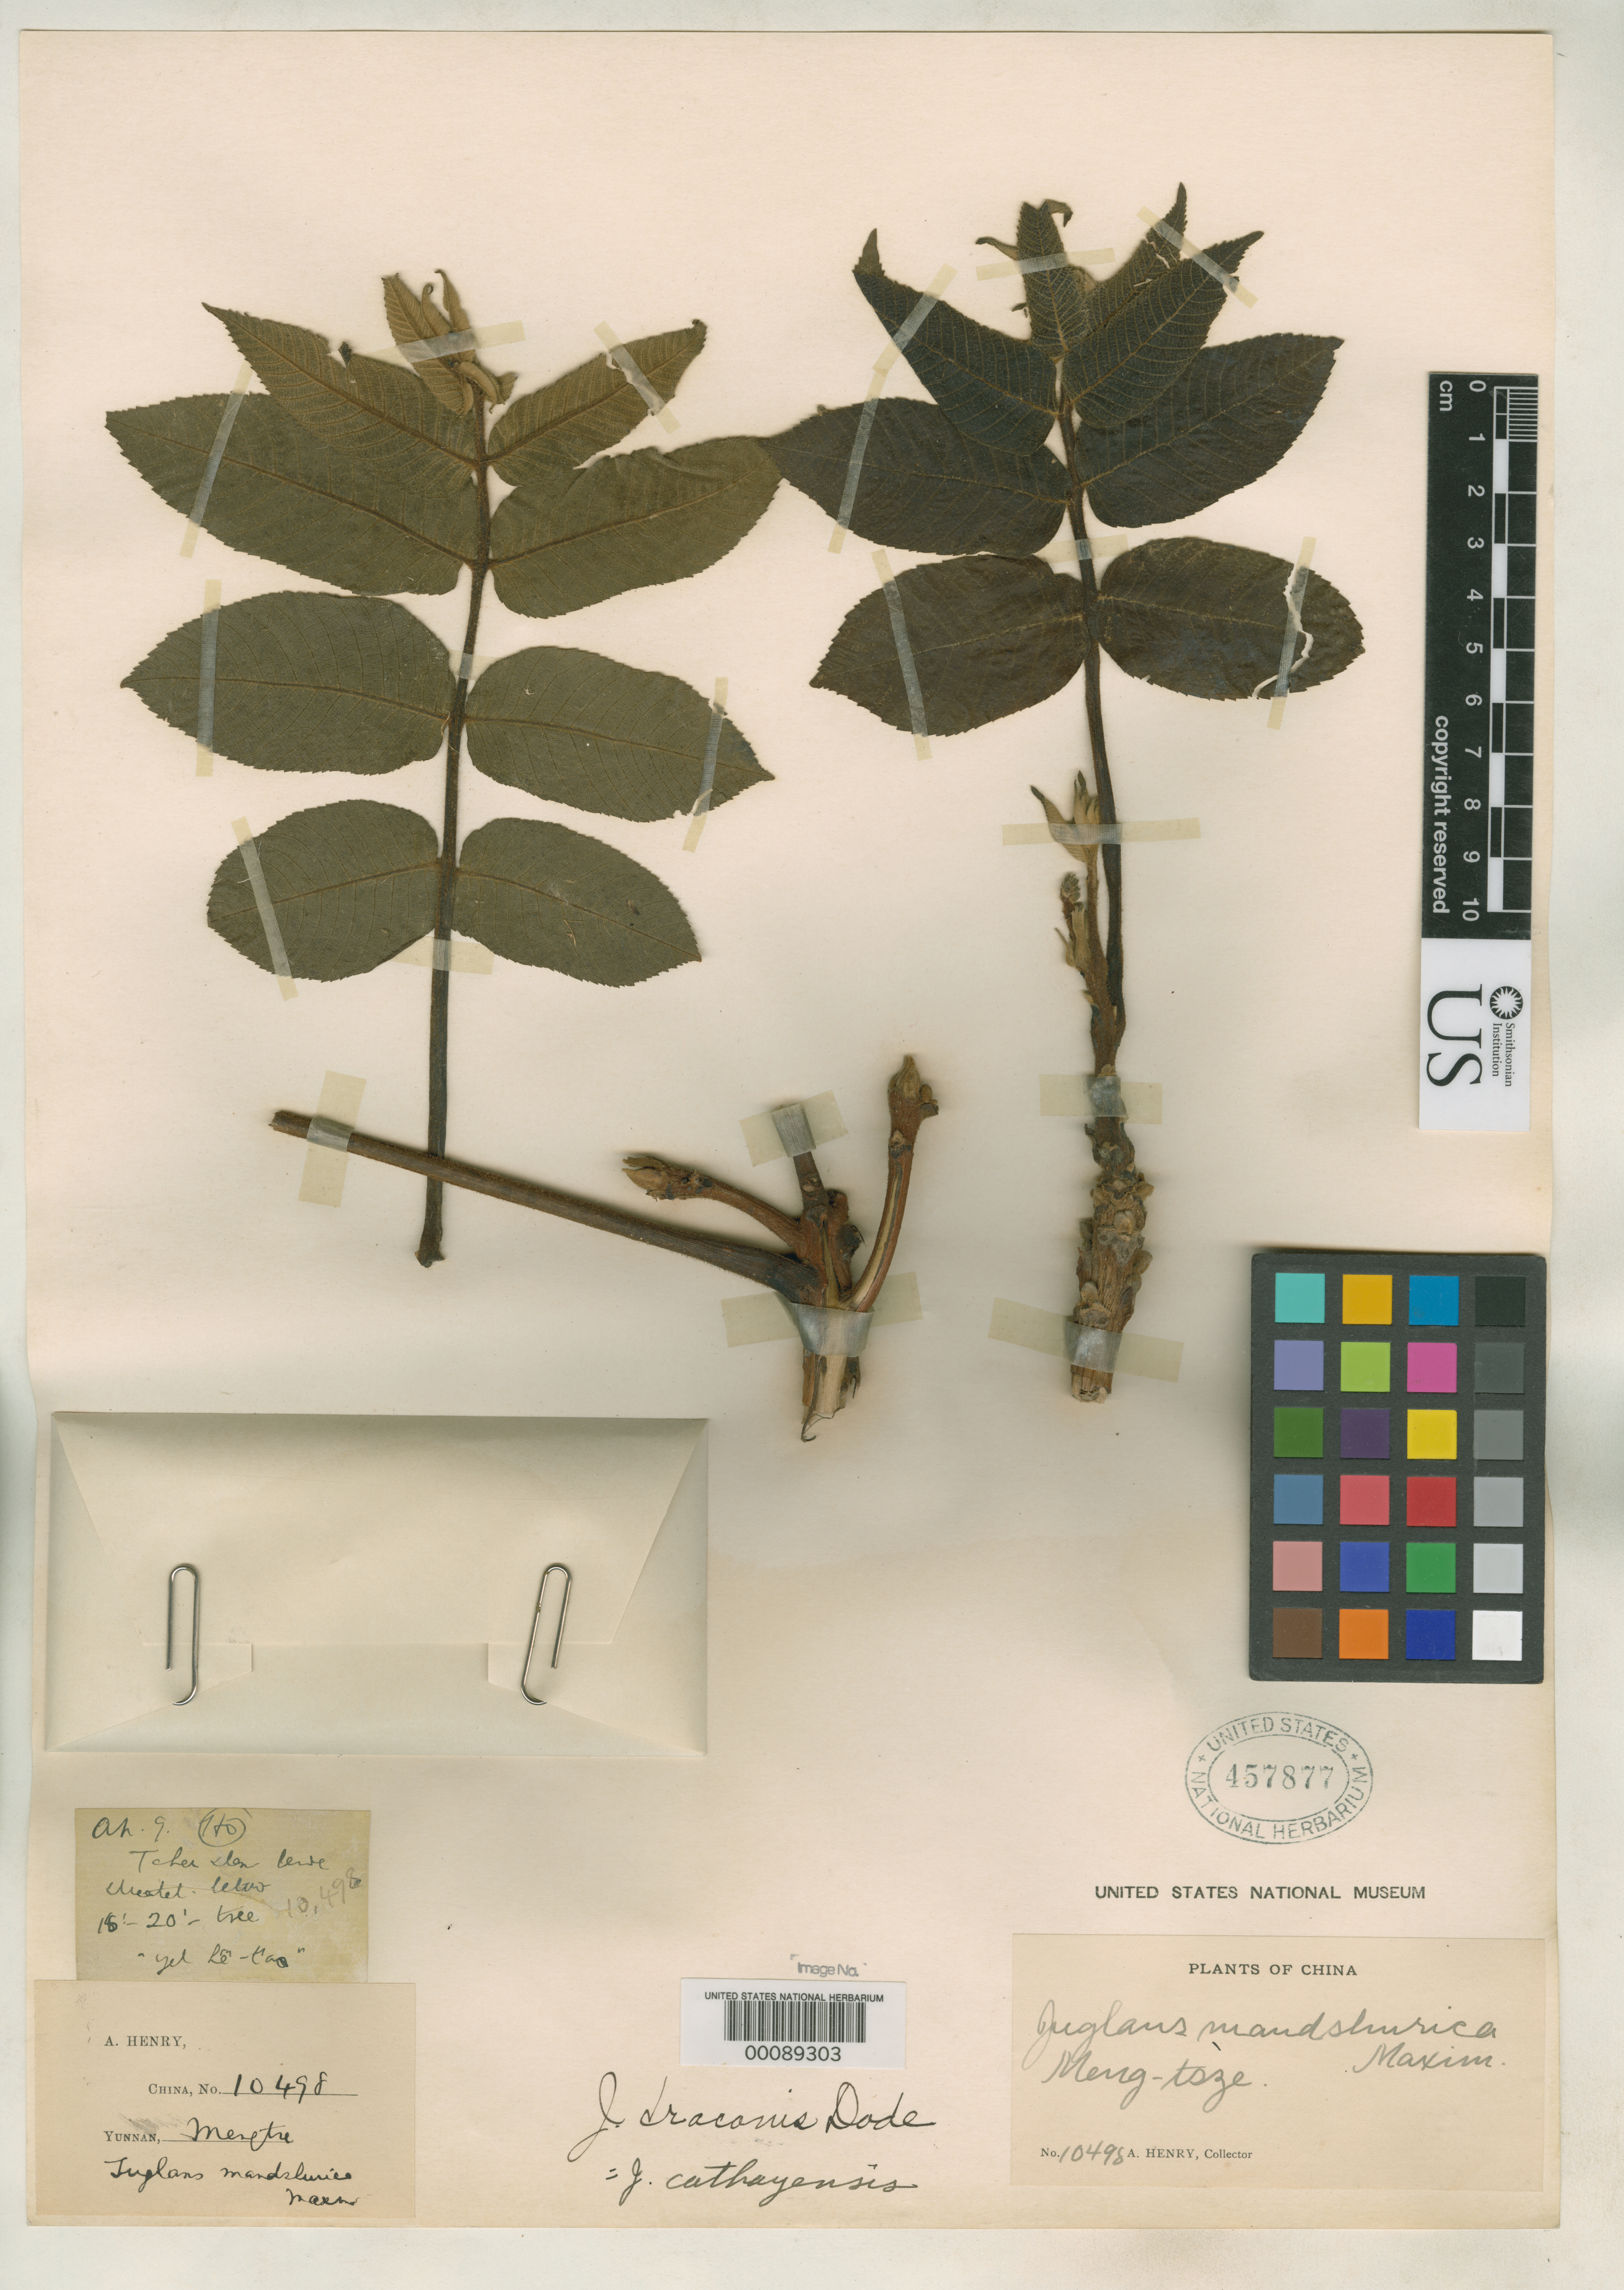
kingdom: Plantae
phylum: Tracheophyta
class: Magnoliopsida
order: Fagales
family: Juglandaceae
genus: Juglans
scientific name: Juglans draconis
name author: Dode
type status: Type Fragment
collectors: A. Henry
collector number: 10498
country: China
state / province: Yunnan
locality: Mengtze [Meng-tsze]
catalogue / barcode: US 457877